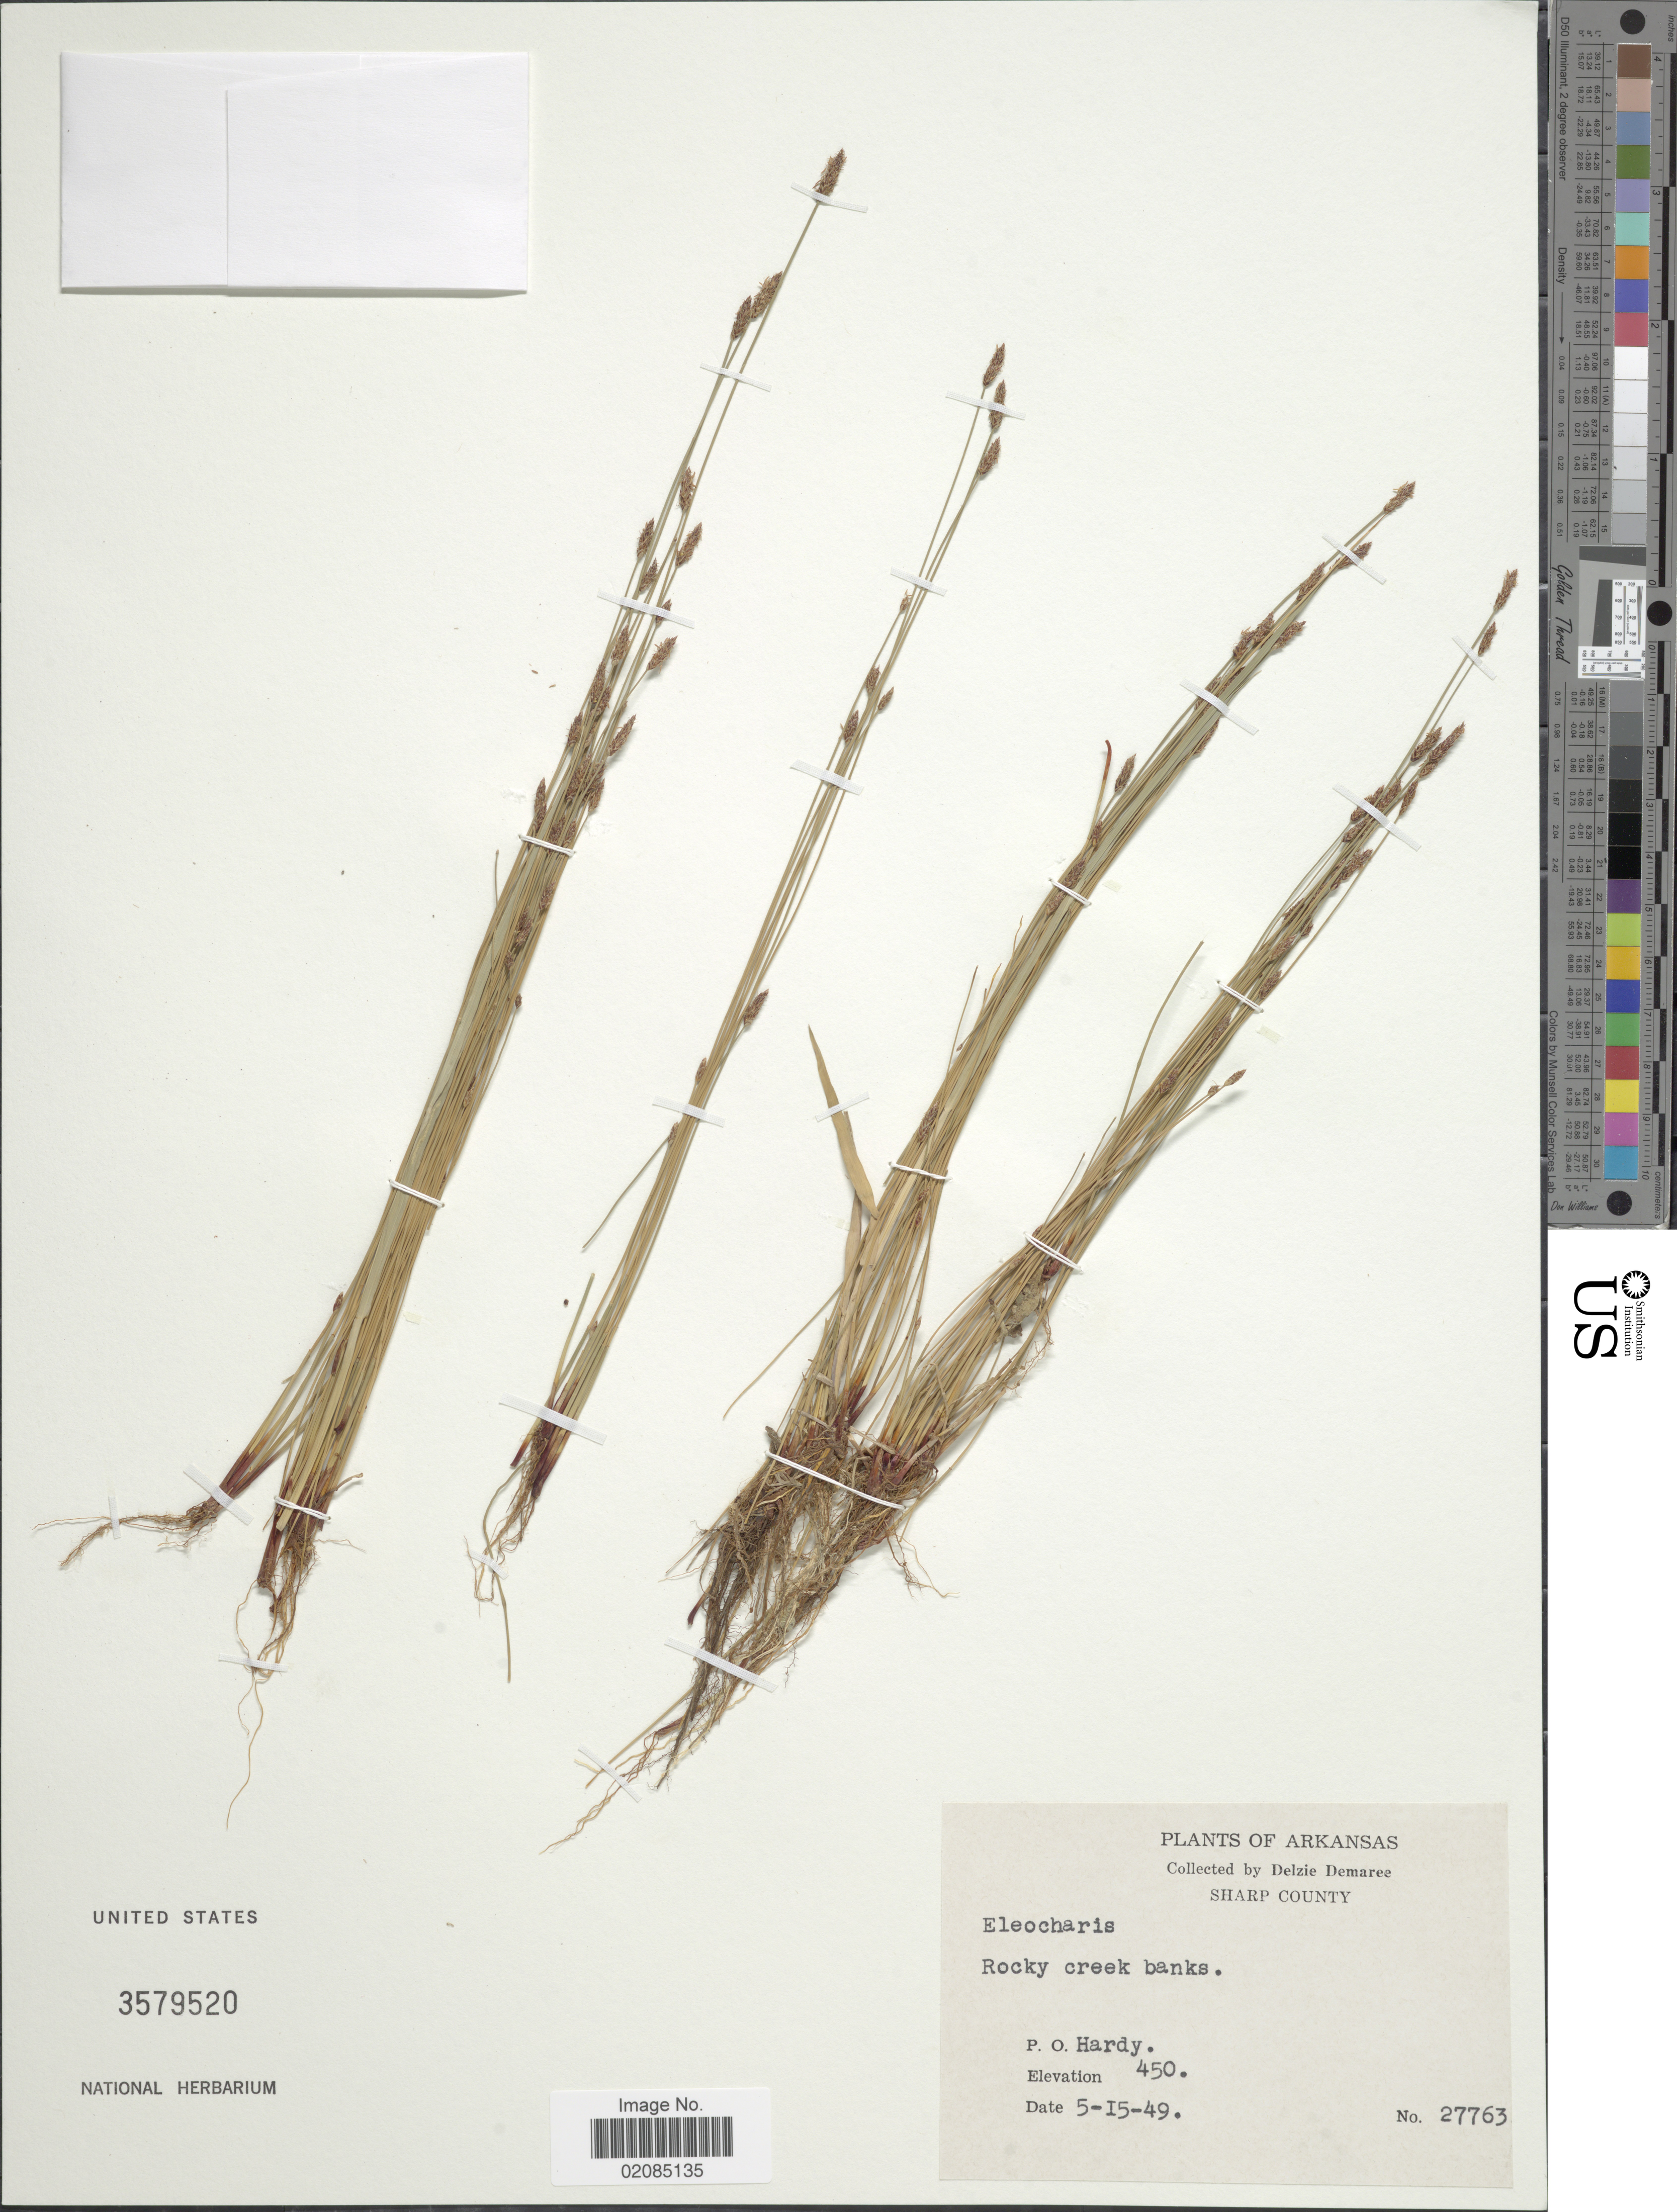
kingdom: Plantae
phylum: Tracheophyta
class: Liliopsida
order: Poales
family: Cyperaceae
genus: Eleocharis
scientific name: Eleocharis erythropoda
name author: Steud.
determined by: Smith, S. G.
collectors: D. Demaree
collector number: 27763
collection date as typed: Transcribed d/m/y: 15/5/49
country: United States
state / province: Arkansas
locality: Sharp County, rocky creek banks, P.O. Hardy.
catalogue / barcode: US 3579520